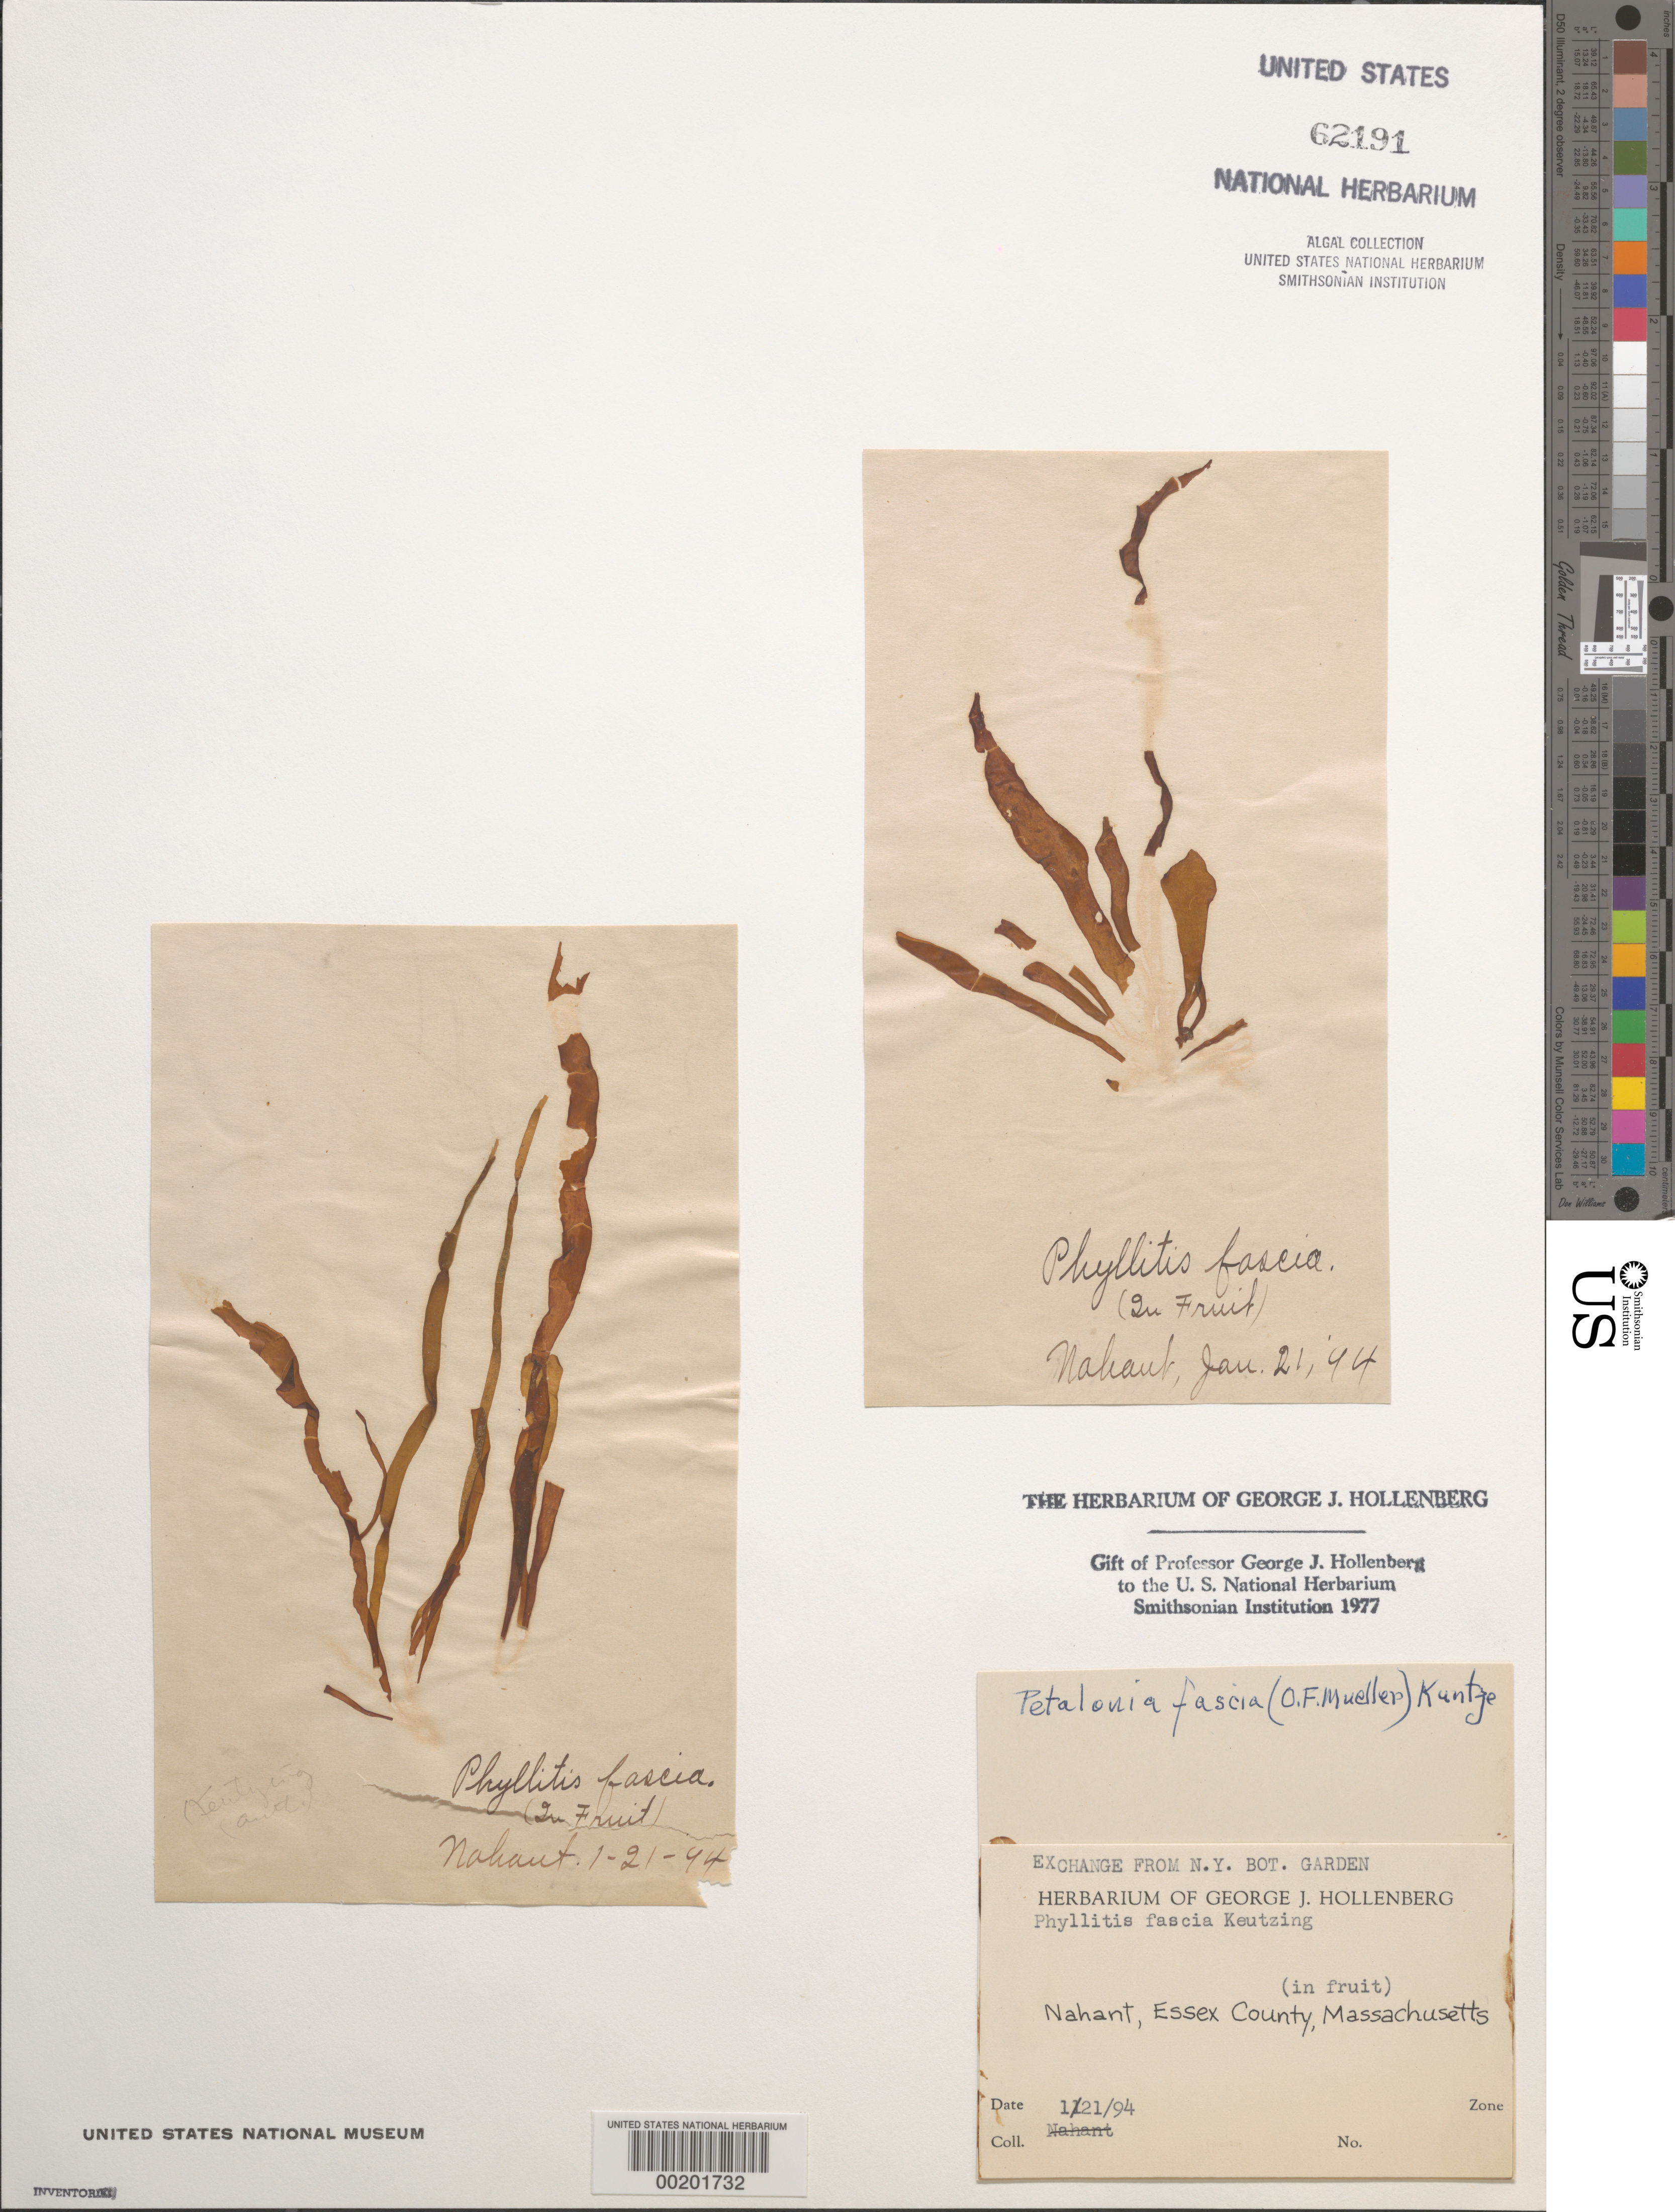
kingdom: Chromista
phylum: Ochrophyta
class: Phaeophyceae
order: Scytosiphonales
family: Scytosiphonaceae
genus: Petalonia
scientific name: Petalonia fascia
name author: (O.F. Müller) Kuntze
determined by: Hollenberg, George J.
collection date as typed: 21 Jan 1894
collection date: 1894-01-21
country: United States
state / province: Massachusetts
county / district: Essex County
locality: Nahant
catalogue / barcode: US 62191